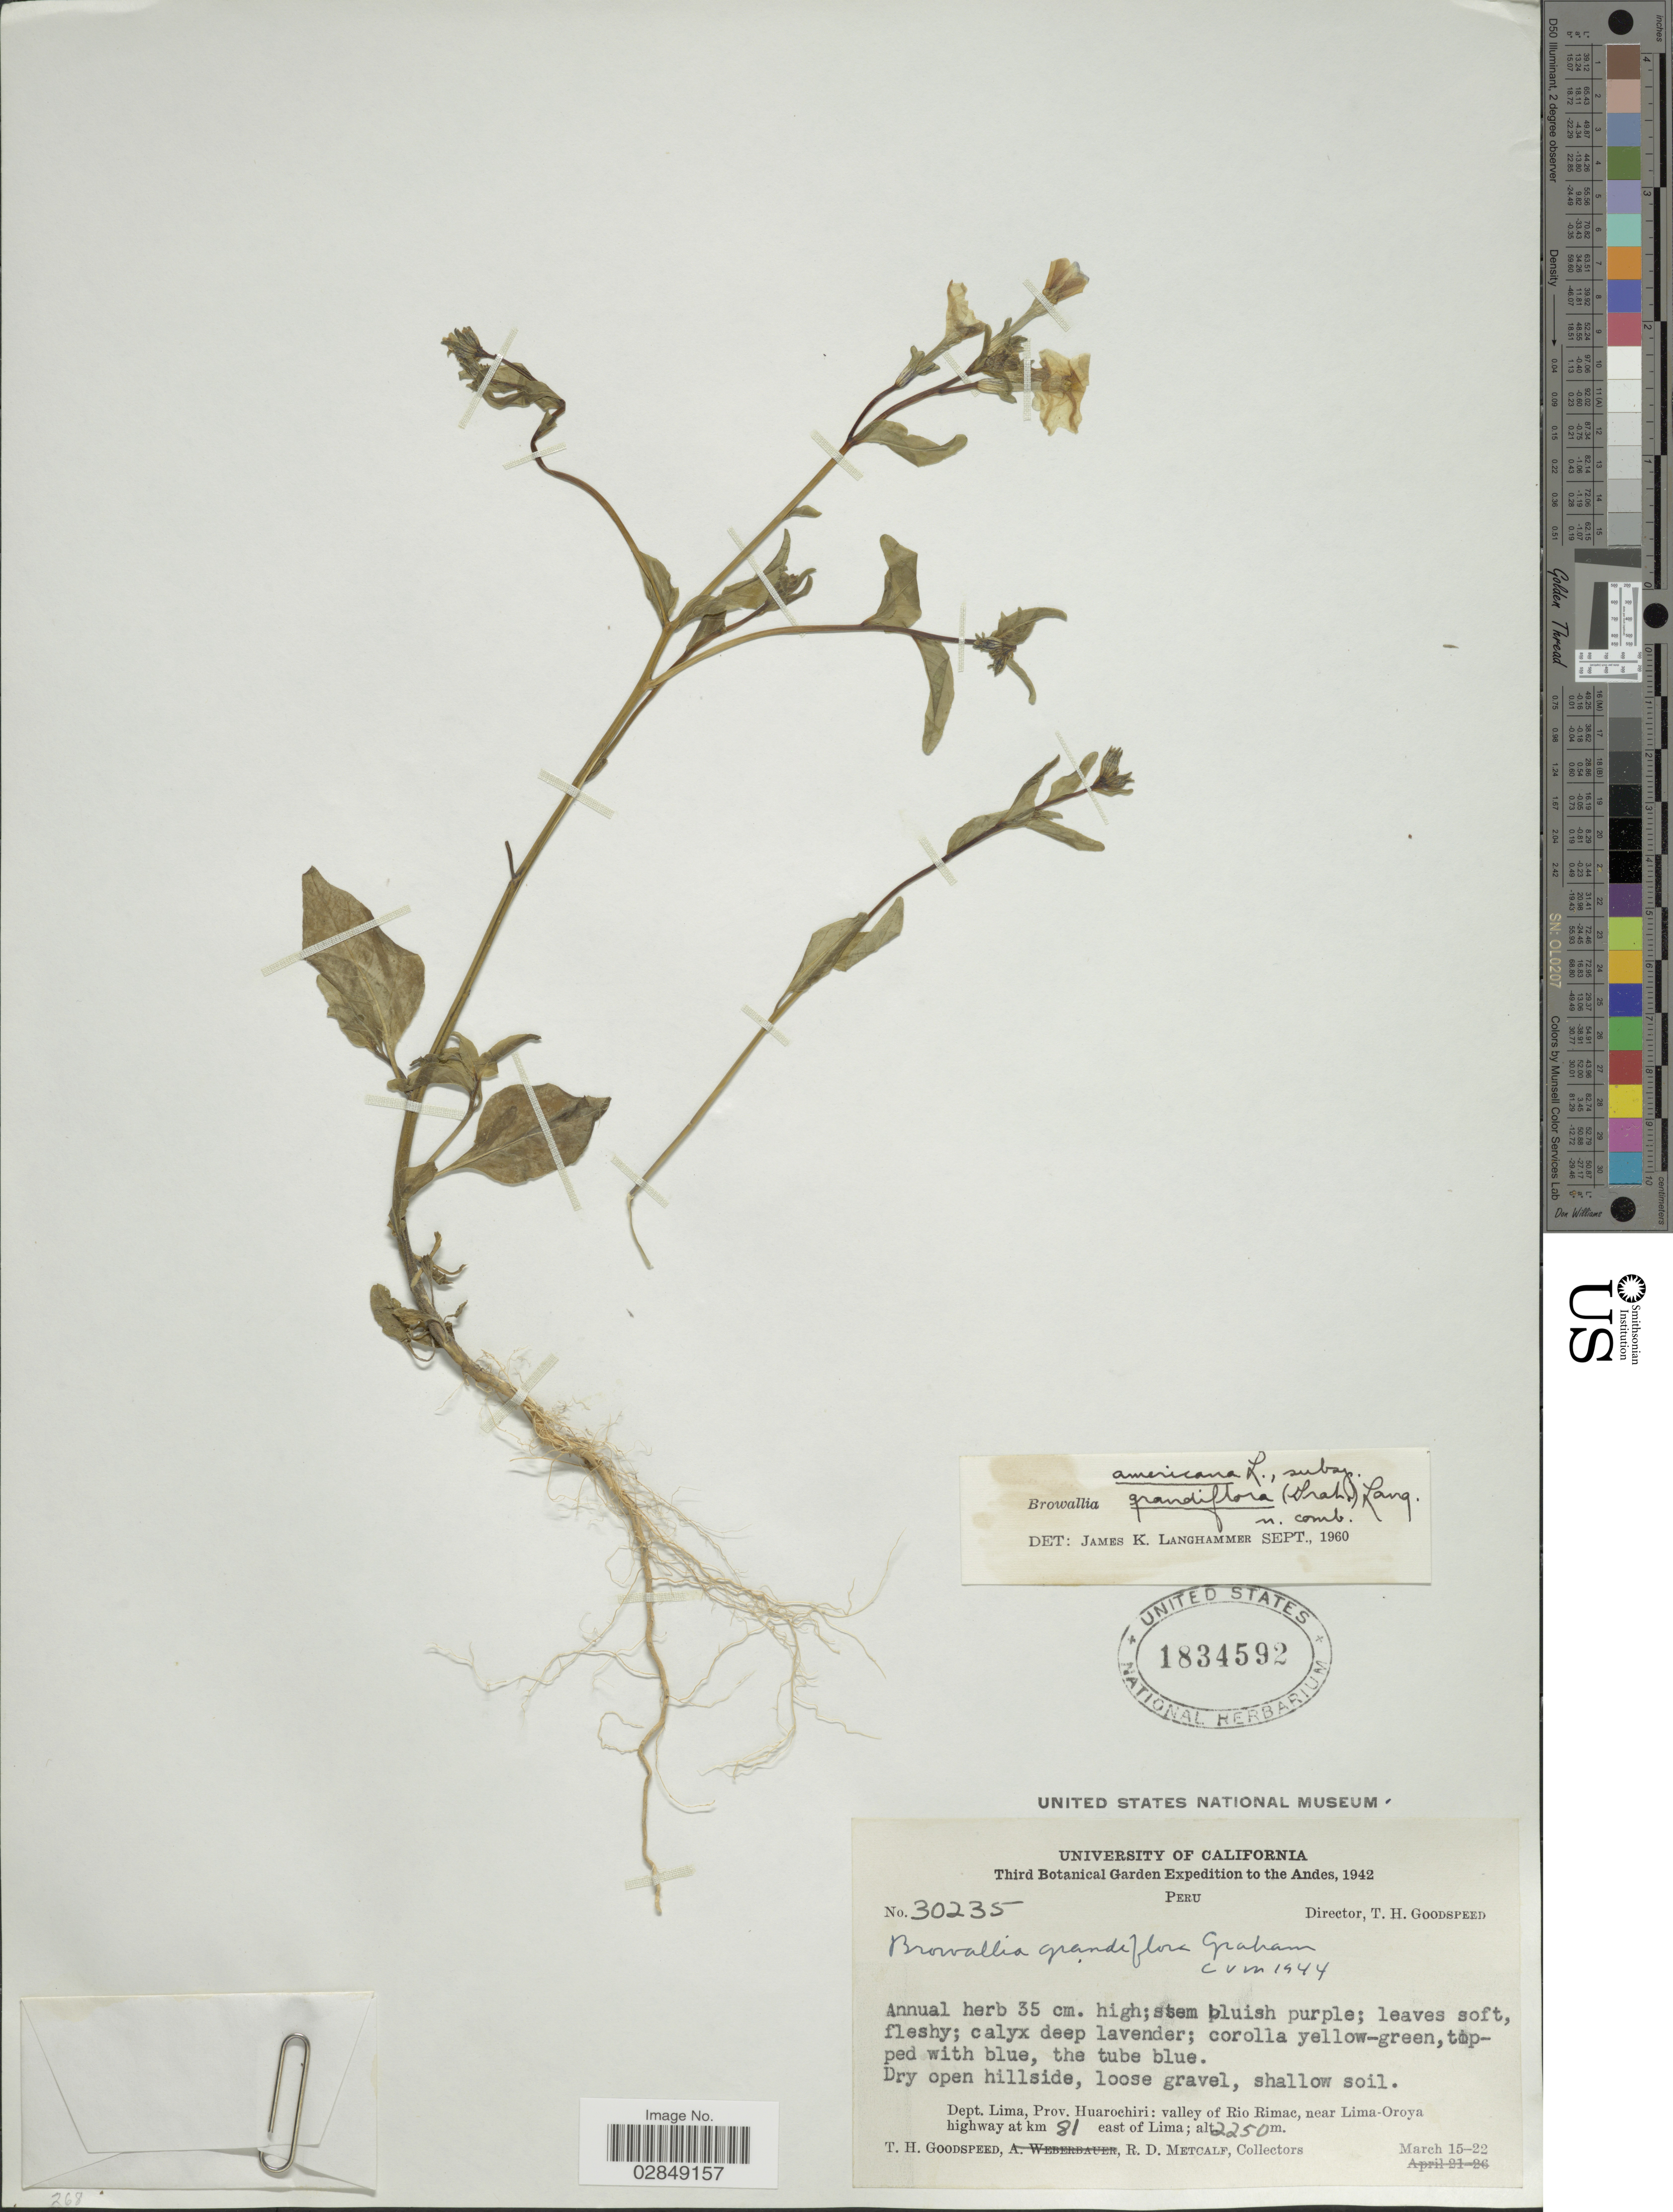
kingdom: Plantae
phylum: Tracheophyta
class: Magnoliopsida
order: Solanales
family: Solanaceae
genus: Browallia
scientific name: Browallia americana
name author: L.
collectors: T. Goodspeed & R. D. Metcalf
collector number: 30235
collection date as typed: Transcribed d/m/y: 15/3/22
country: Peru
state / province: Lima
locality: Dept. Lima, Prov. Huarochiri: valley of Rio Rimac, near Limac-Oroya highway at km 81 east of Lima.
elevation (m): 2250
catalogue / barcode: US 1834592